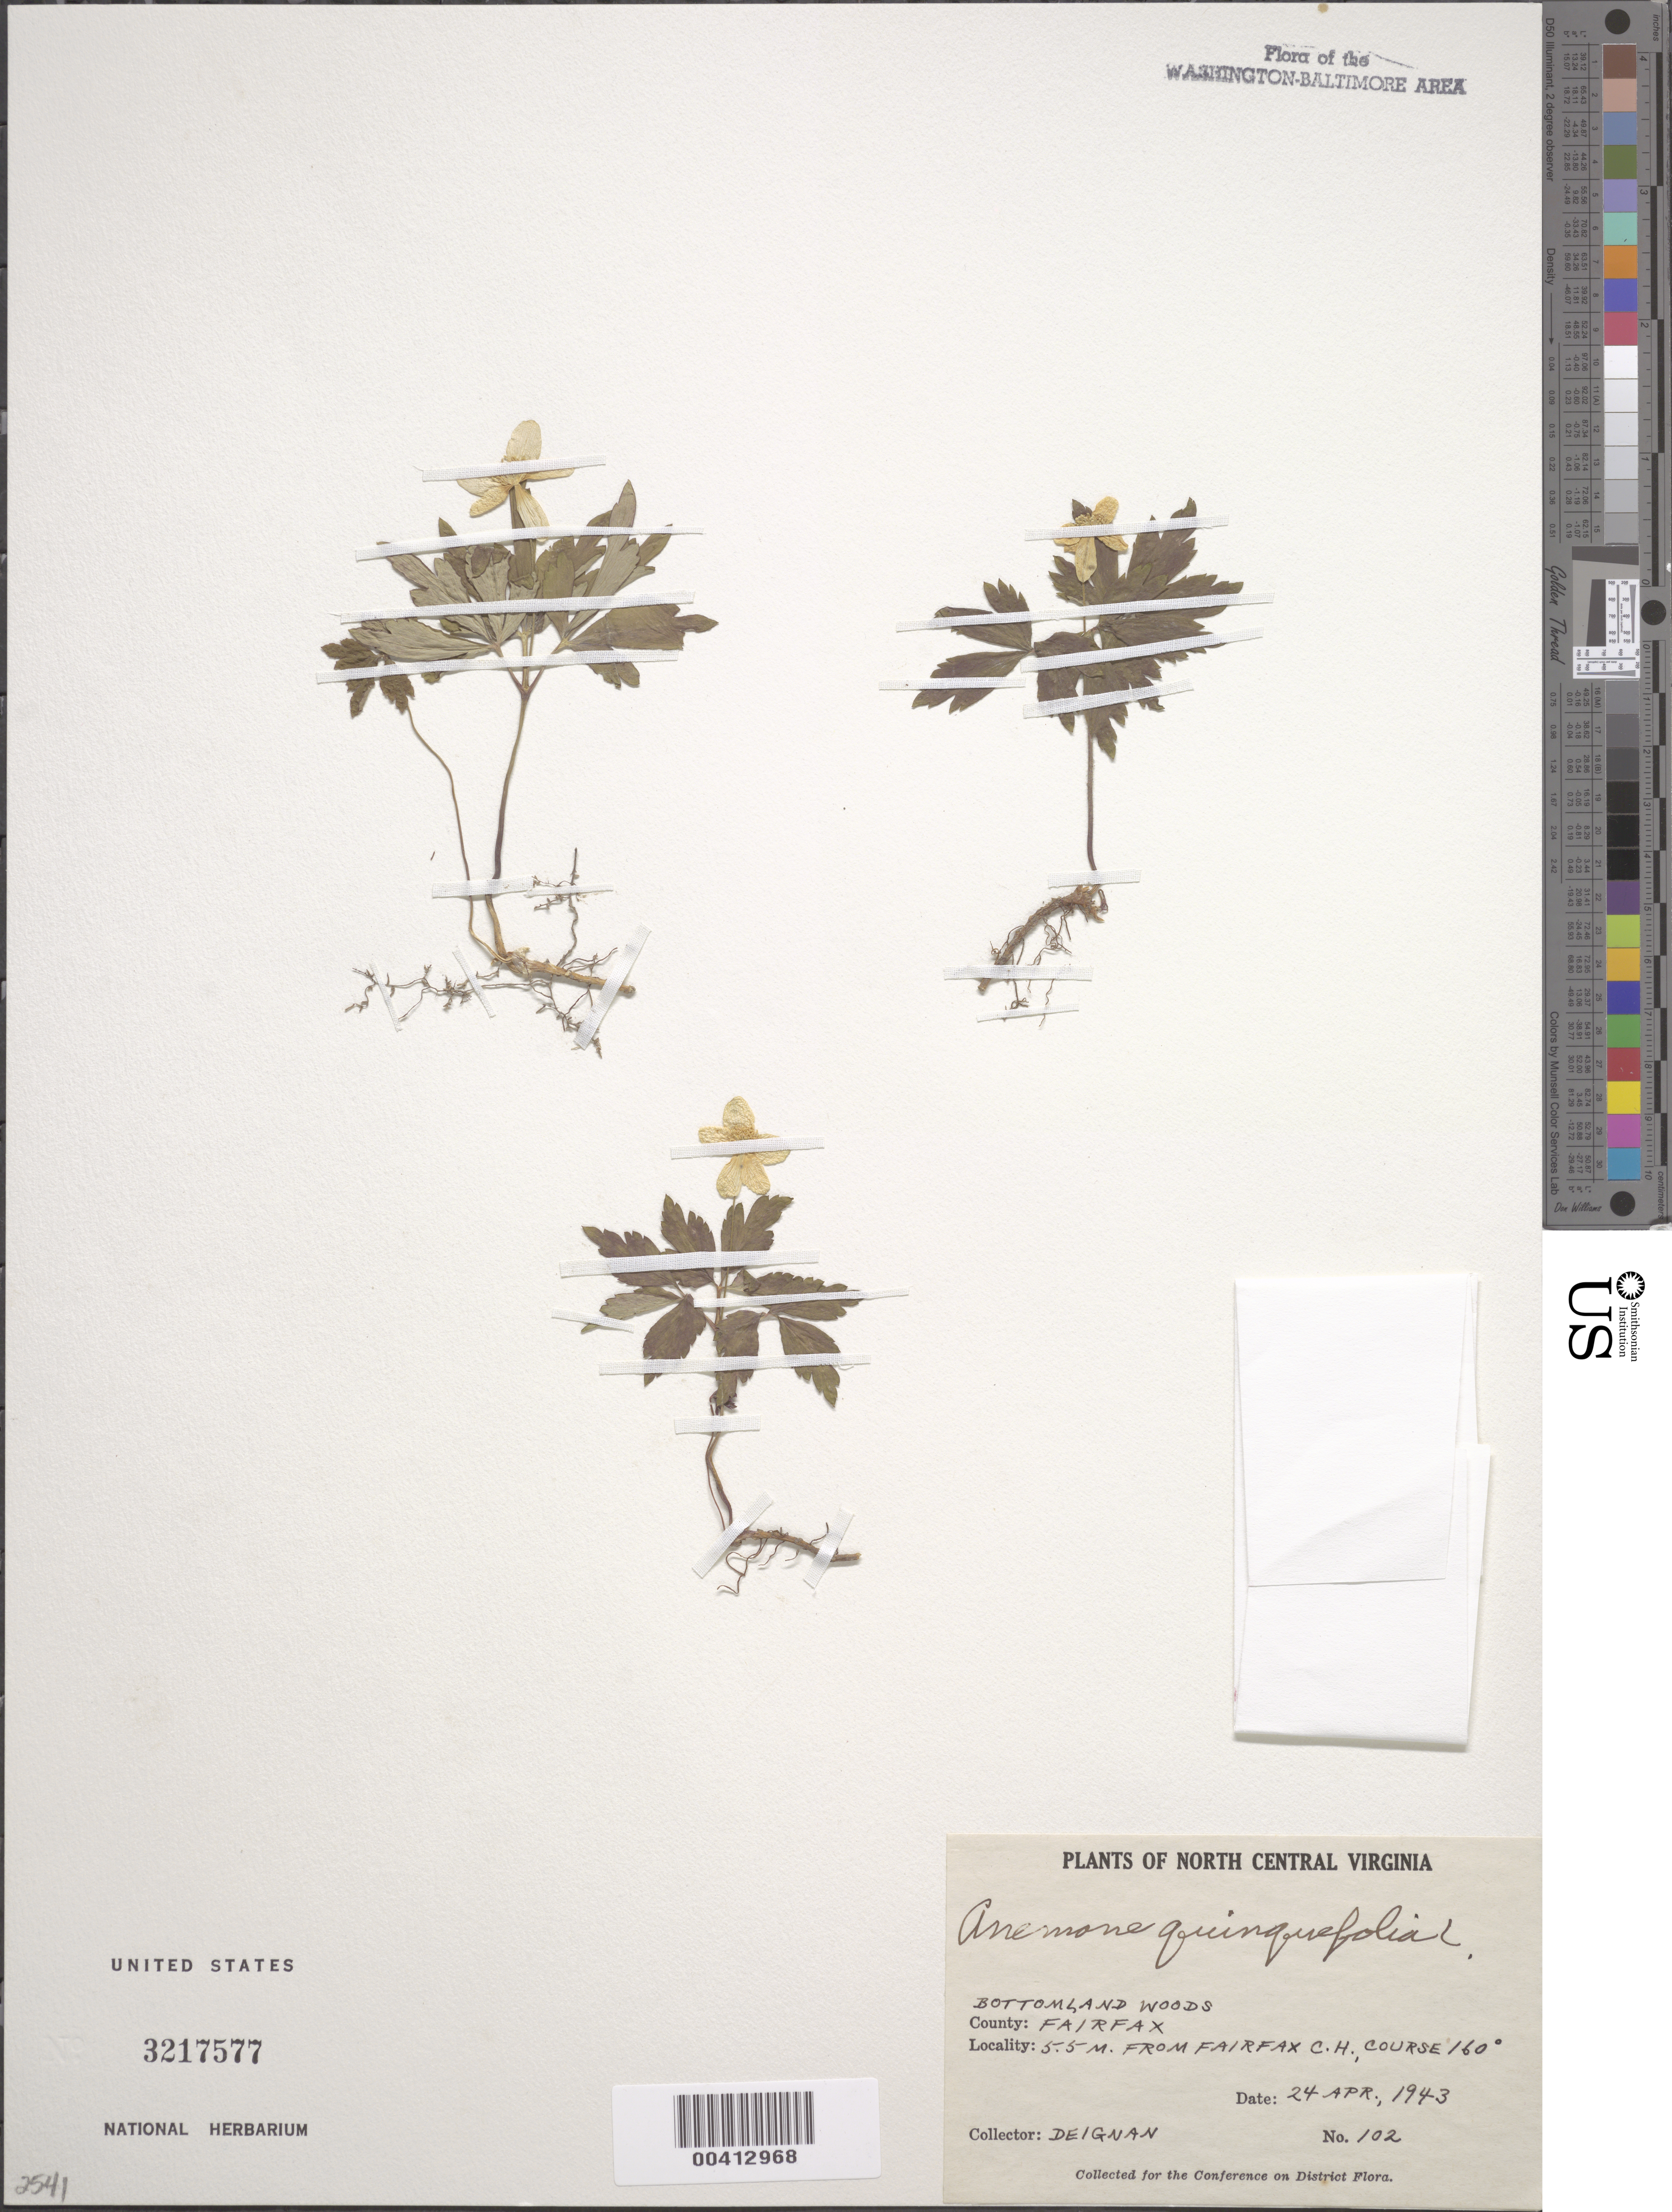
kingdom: Plantae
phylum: Tracheophyta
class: Magnoliopsida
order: Ranunculales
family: Ranunculaceae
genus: Anemone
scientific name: Anemone quinquefolia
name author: L.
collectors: H. Deignan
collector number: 102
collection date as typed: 24 Apr 1943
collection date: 1943-04-24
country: United States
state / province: Virginia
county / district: Fairfax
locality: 5.5 Mi from Fairfax County Courthouse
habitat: Bottomland woods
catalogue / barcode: US 3217577